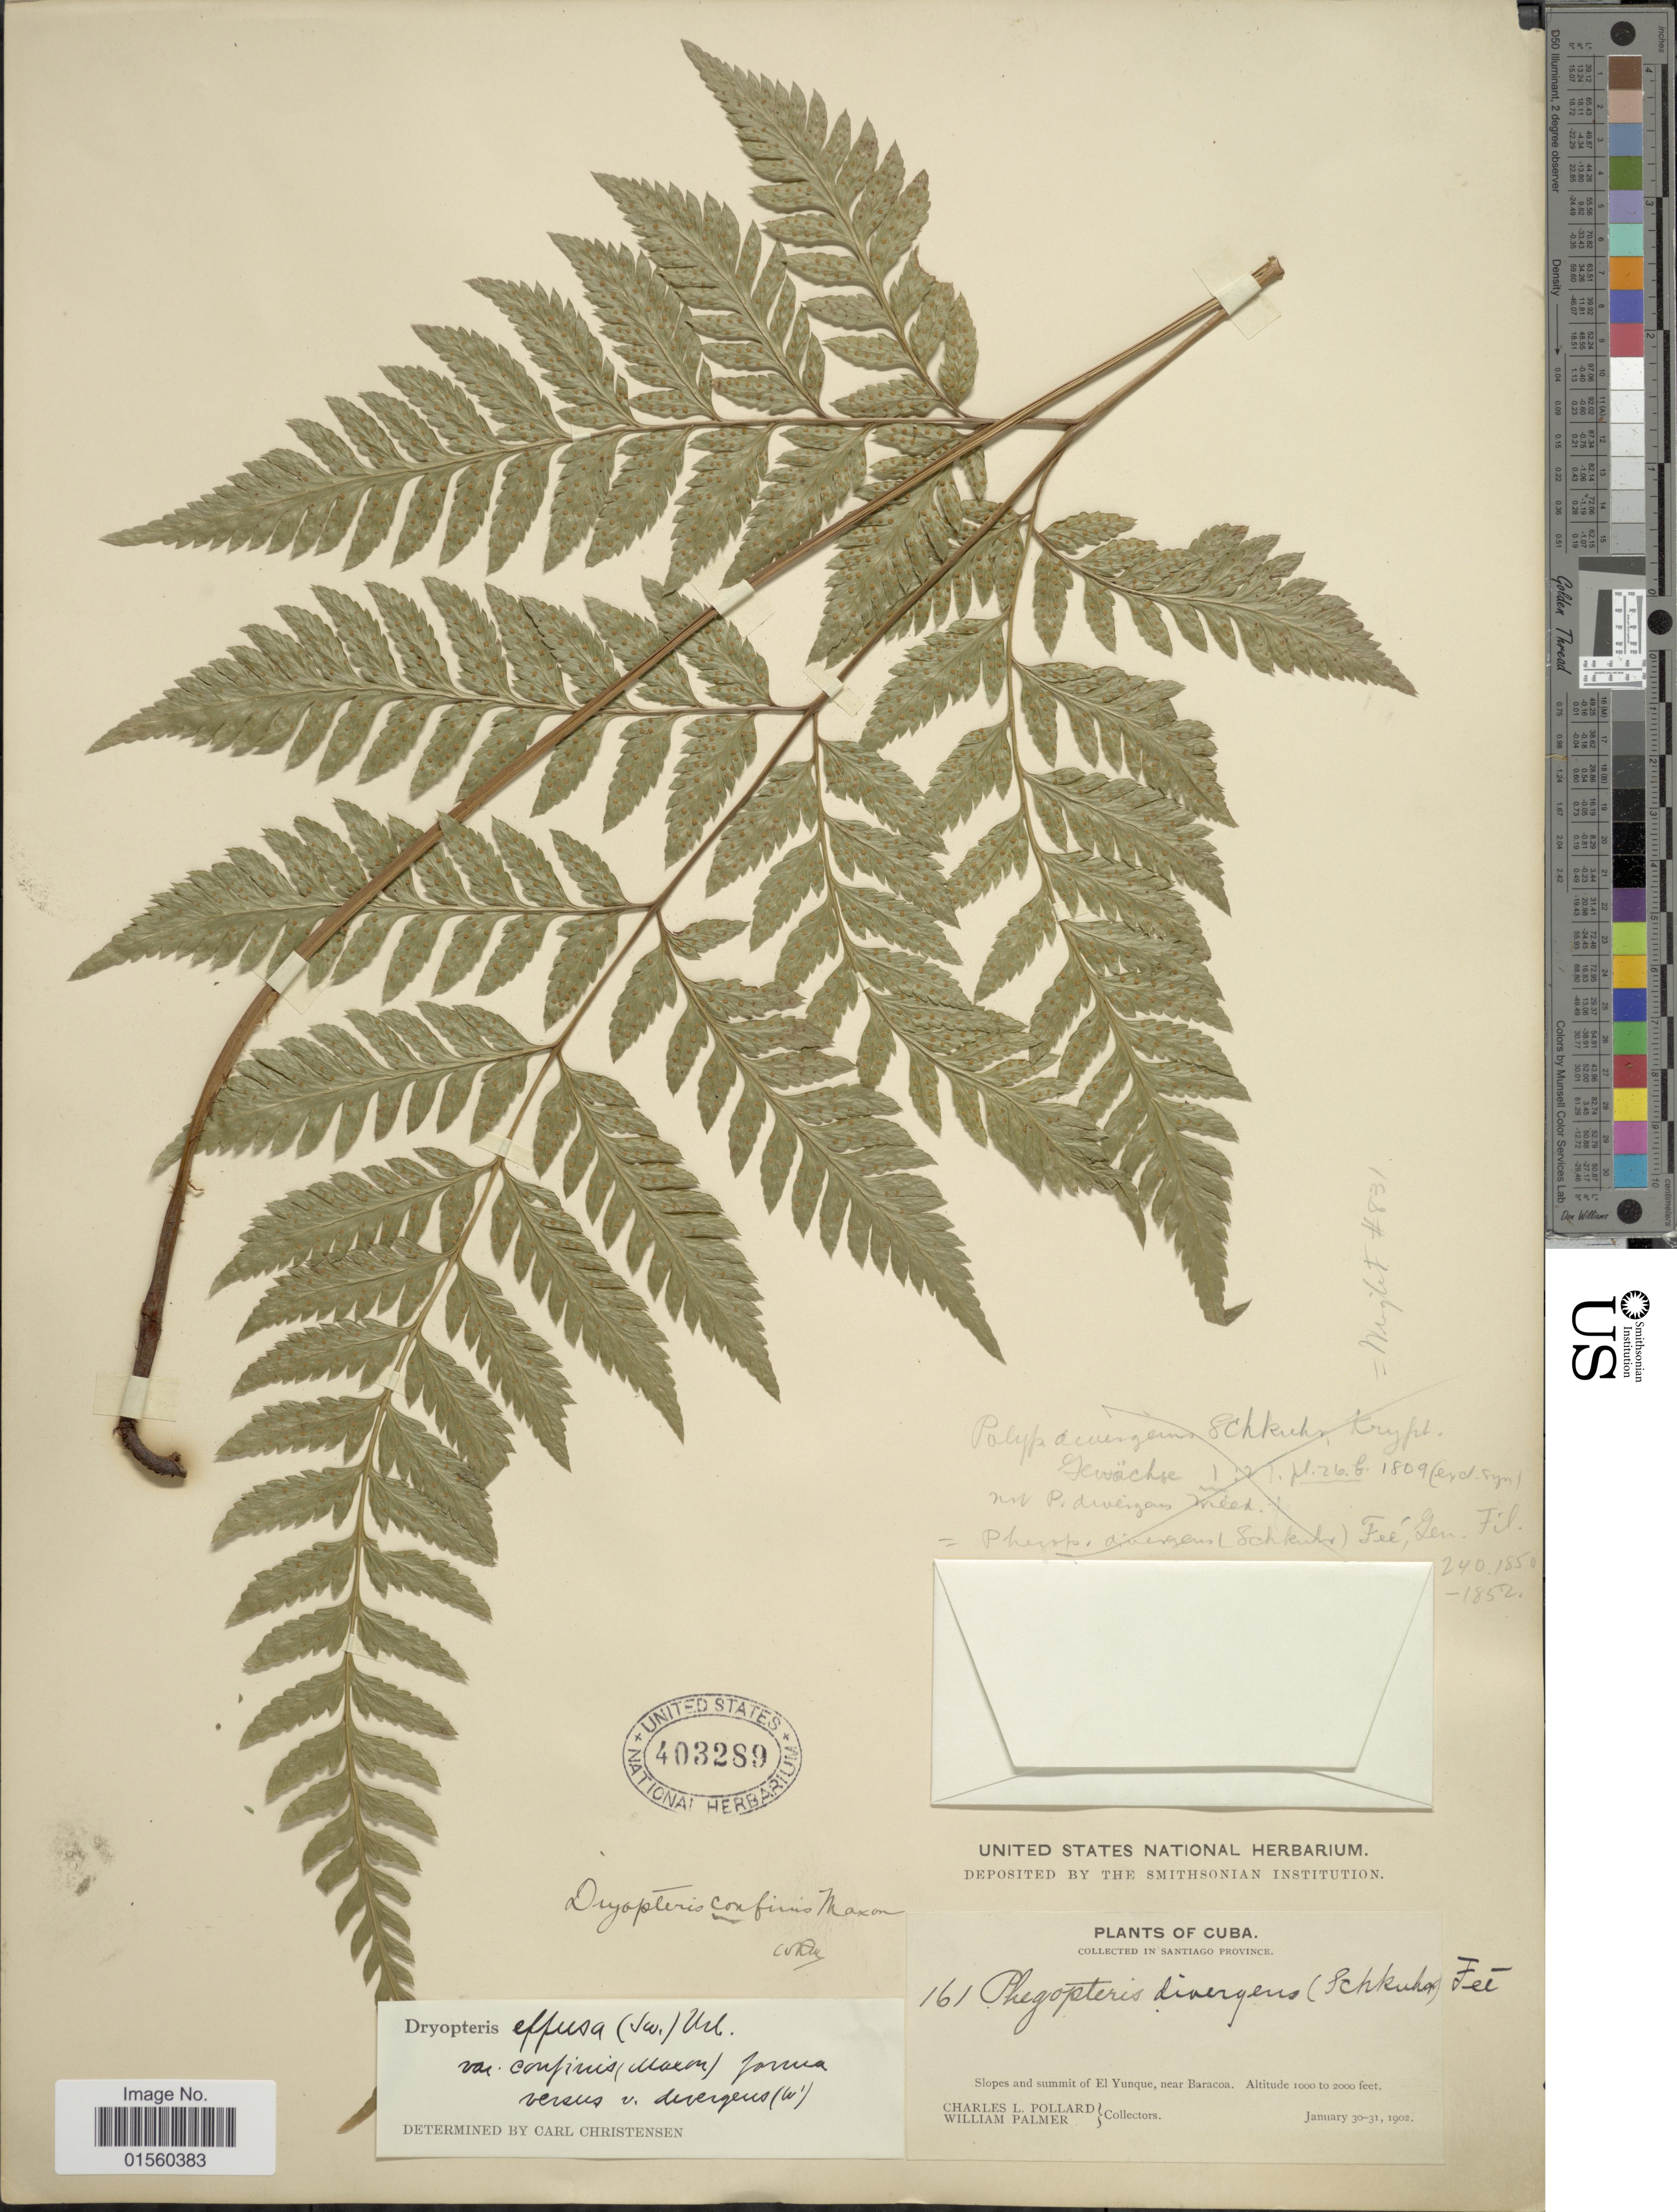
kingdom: Plantae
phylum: Tracheophyta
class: Polypodiopsida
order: Polypodiales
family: Dryopteridaceae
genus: Parapolystichum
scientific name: Parapolystichum confine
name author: (Maxon ex C. Chr.) Labiak et al.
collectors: C. L. Pollard & W. Palmer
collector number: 161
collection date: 1902-01-30/1902-01-31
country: Cuba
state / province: Santiago de Cuba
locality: Santiago Province, slopes and summit of El Yunque, near Baracoa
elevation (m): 610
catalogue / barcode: US 403289